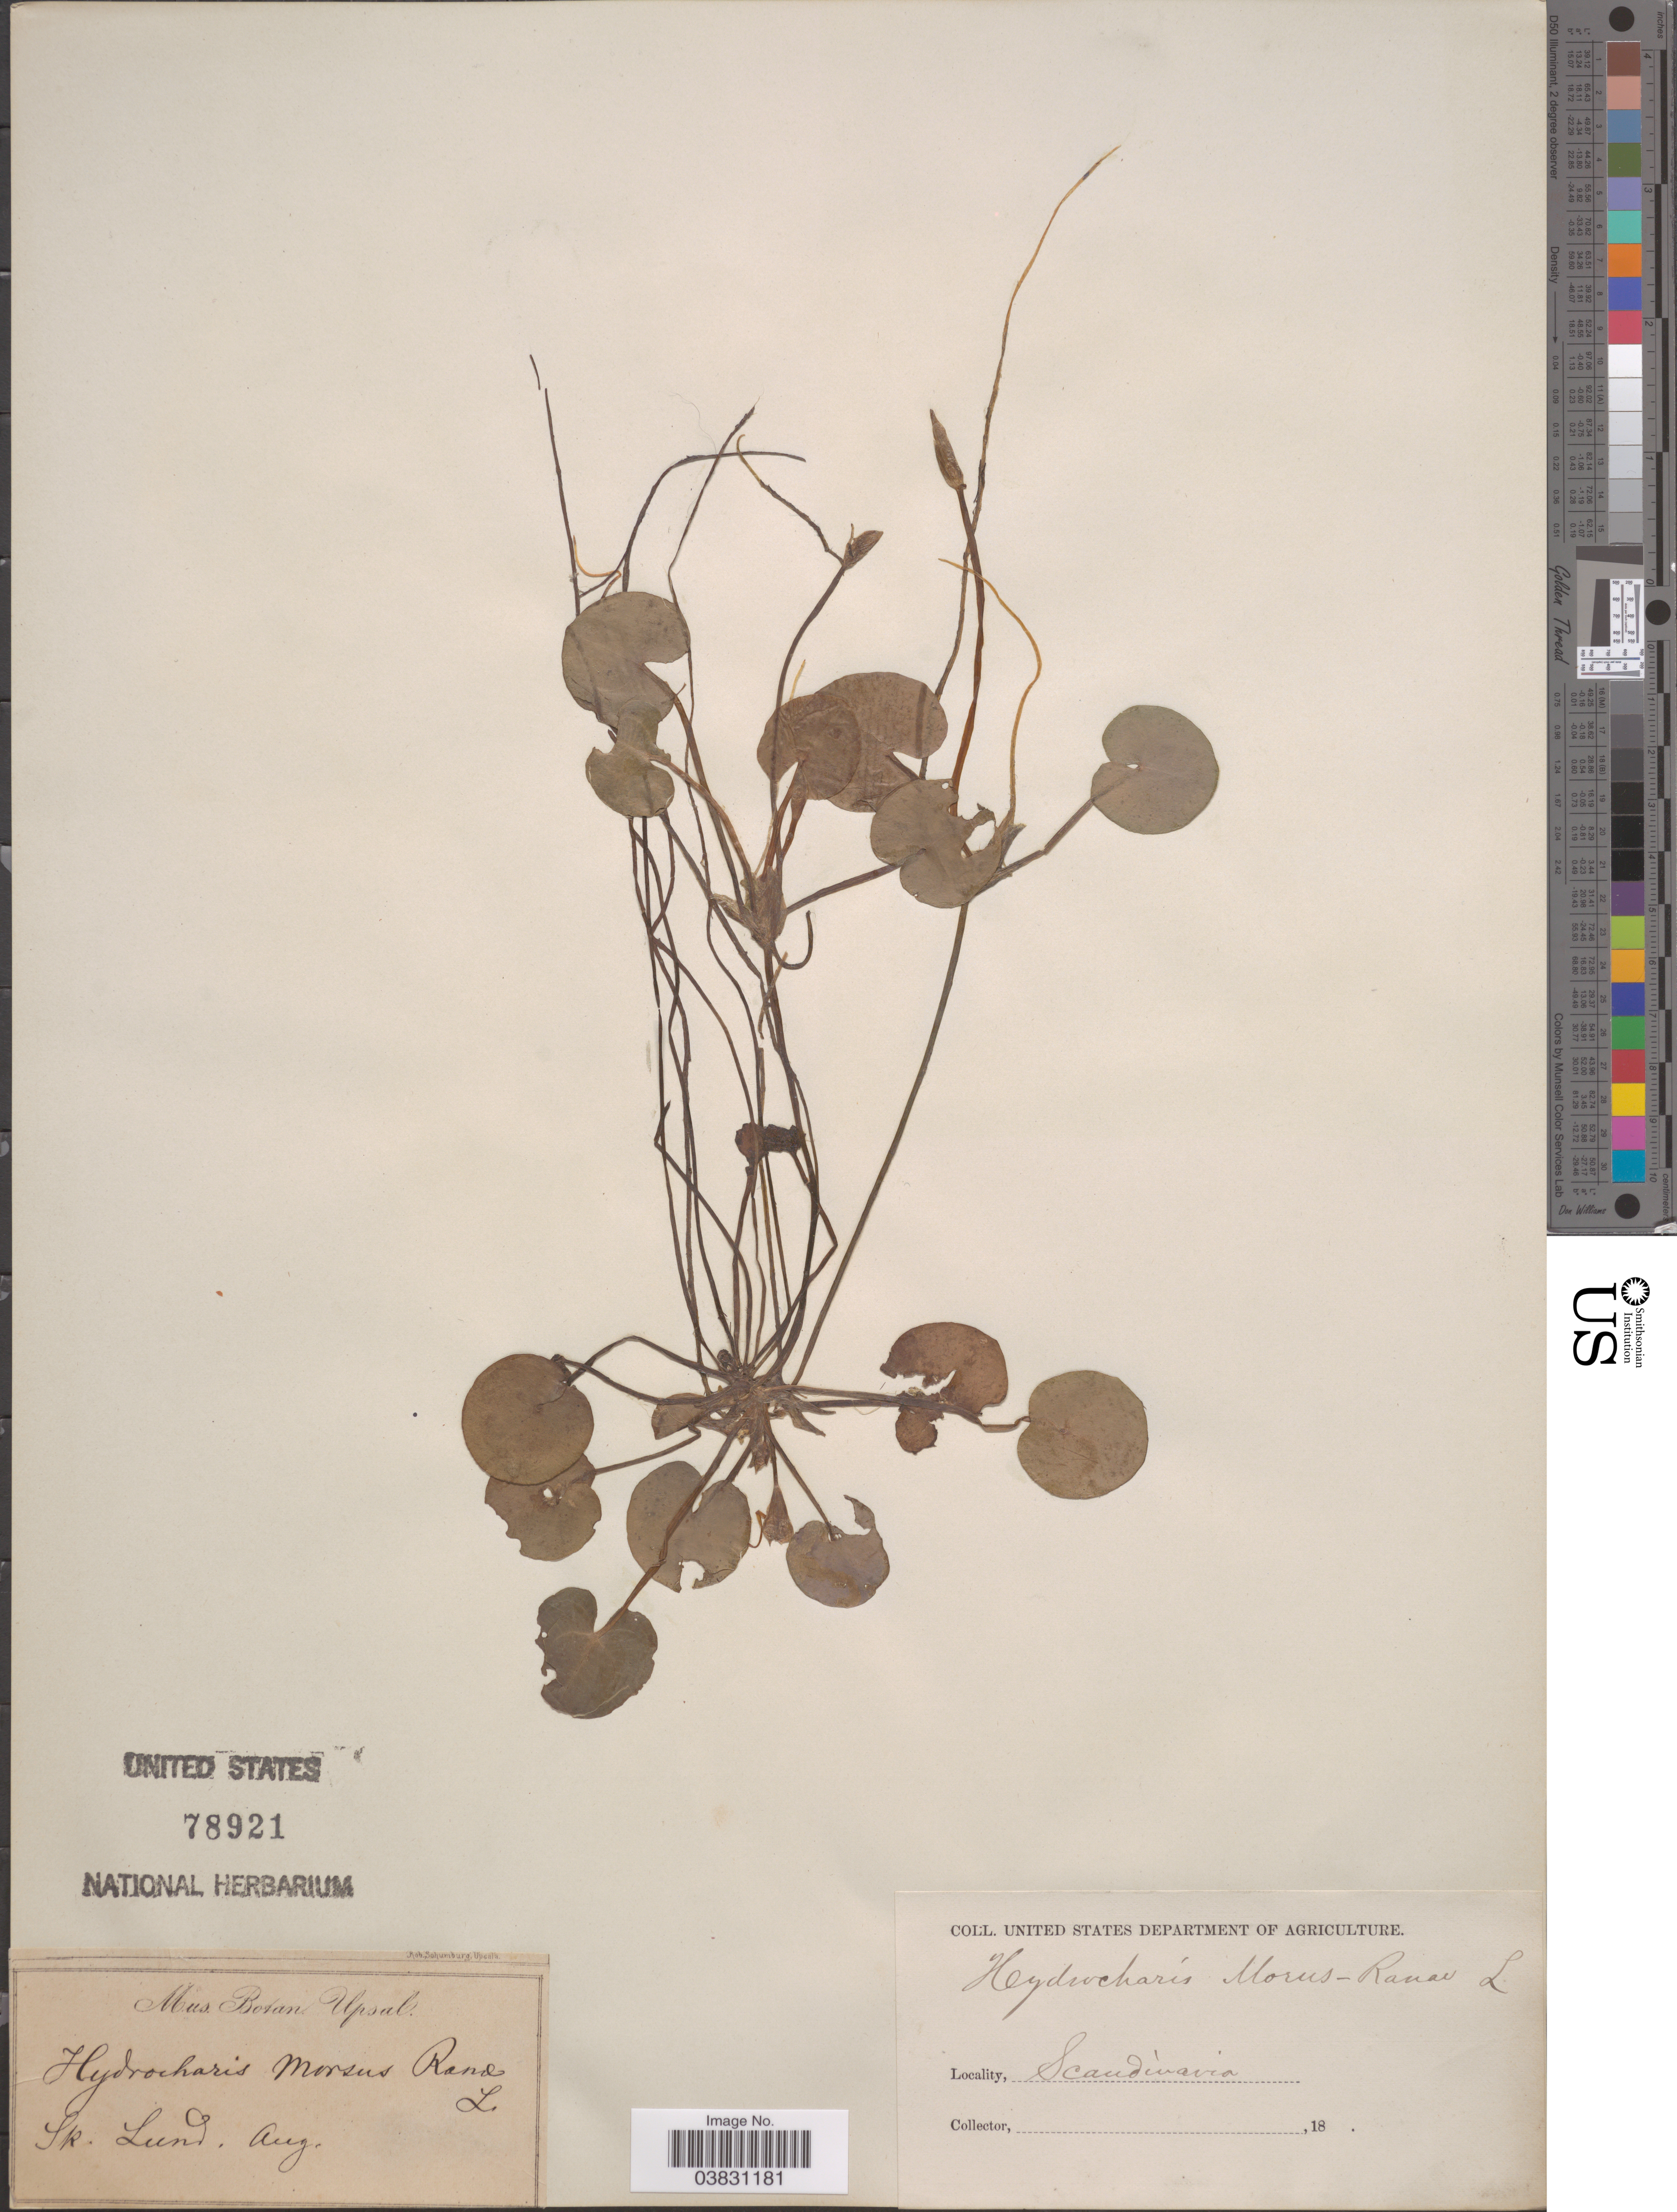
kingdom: Plantae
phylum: Tracheophyta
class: Liliopsida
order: Alismatales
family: Hydrocharitaceae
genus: Hydrocharis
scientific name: Hydrocharis morsus-ranae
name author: L.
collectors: United States Department of Agriculture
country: Sweden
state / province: Skåne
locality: Scandinavia.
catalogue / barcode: US 78921